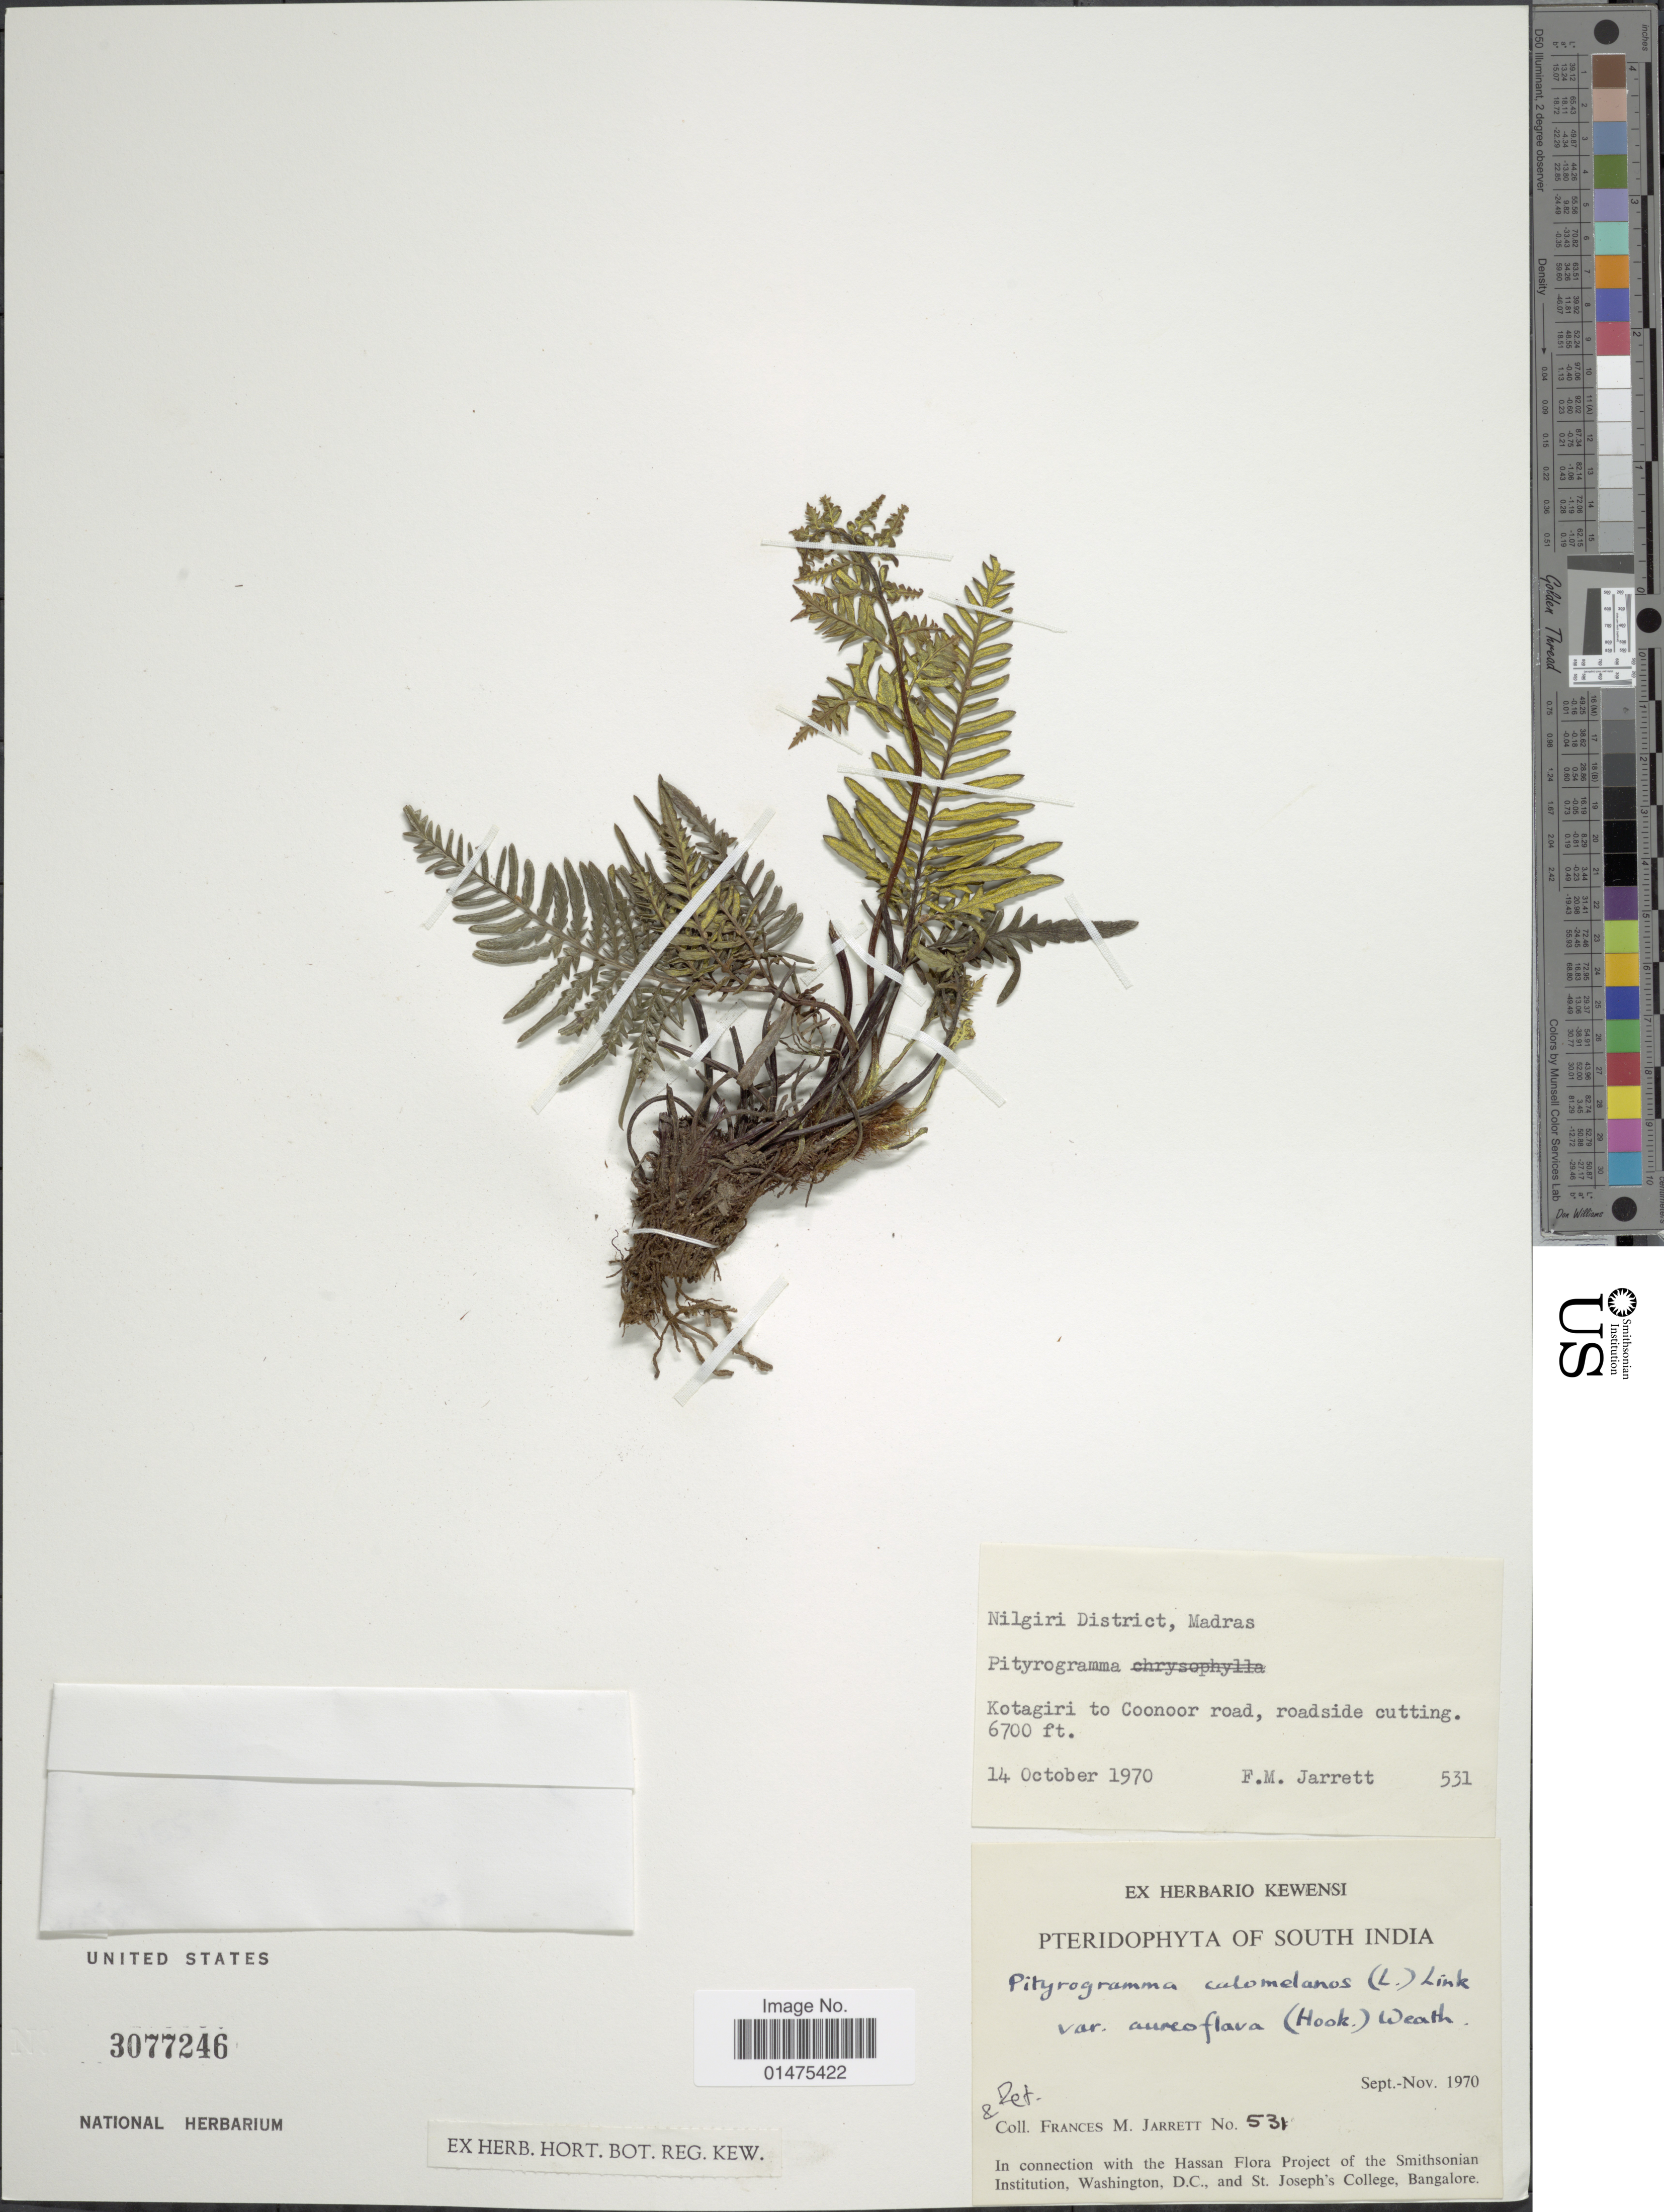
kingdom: Plantae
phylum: Tracheophyta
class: Polypodiopsida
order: Polypodiales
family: Pteridaceae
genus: Pityrogramma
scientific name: Pityrogramma calomelanos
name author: (L.) Link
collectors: F. M. Jarrett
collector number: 531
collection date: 1970-10-14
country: India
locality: South India, Nilgiri District, Madras, Kotagiri to Coonoor road, roadside cutting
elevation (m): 2042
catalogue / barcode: US 3077246